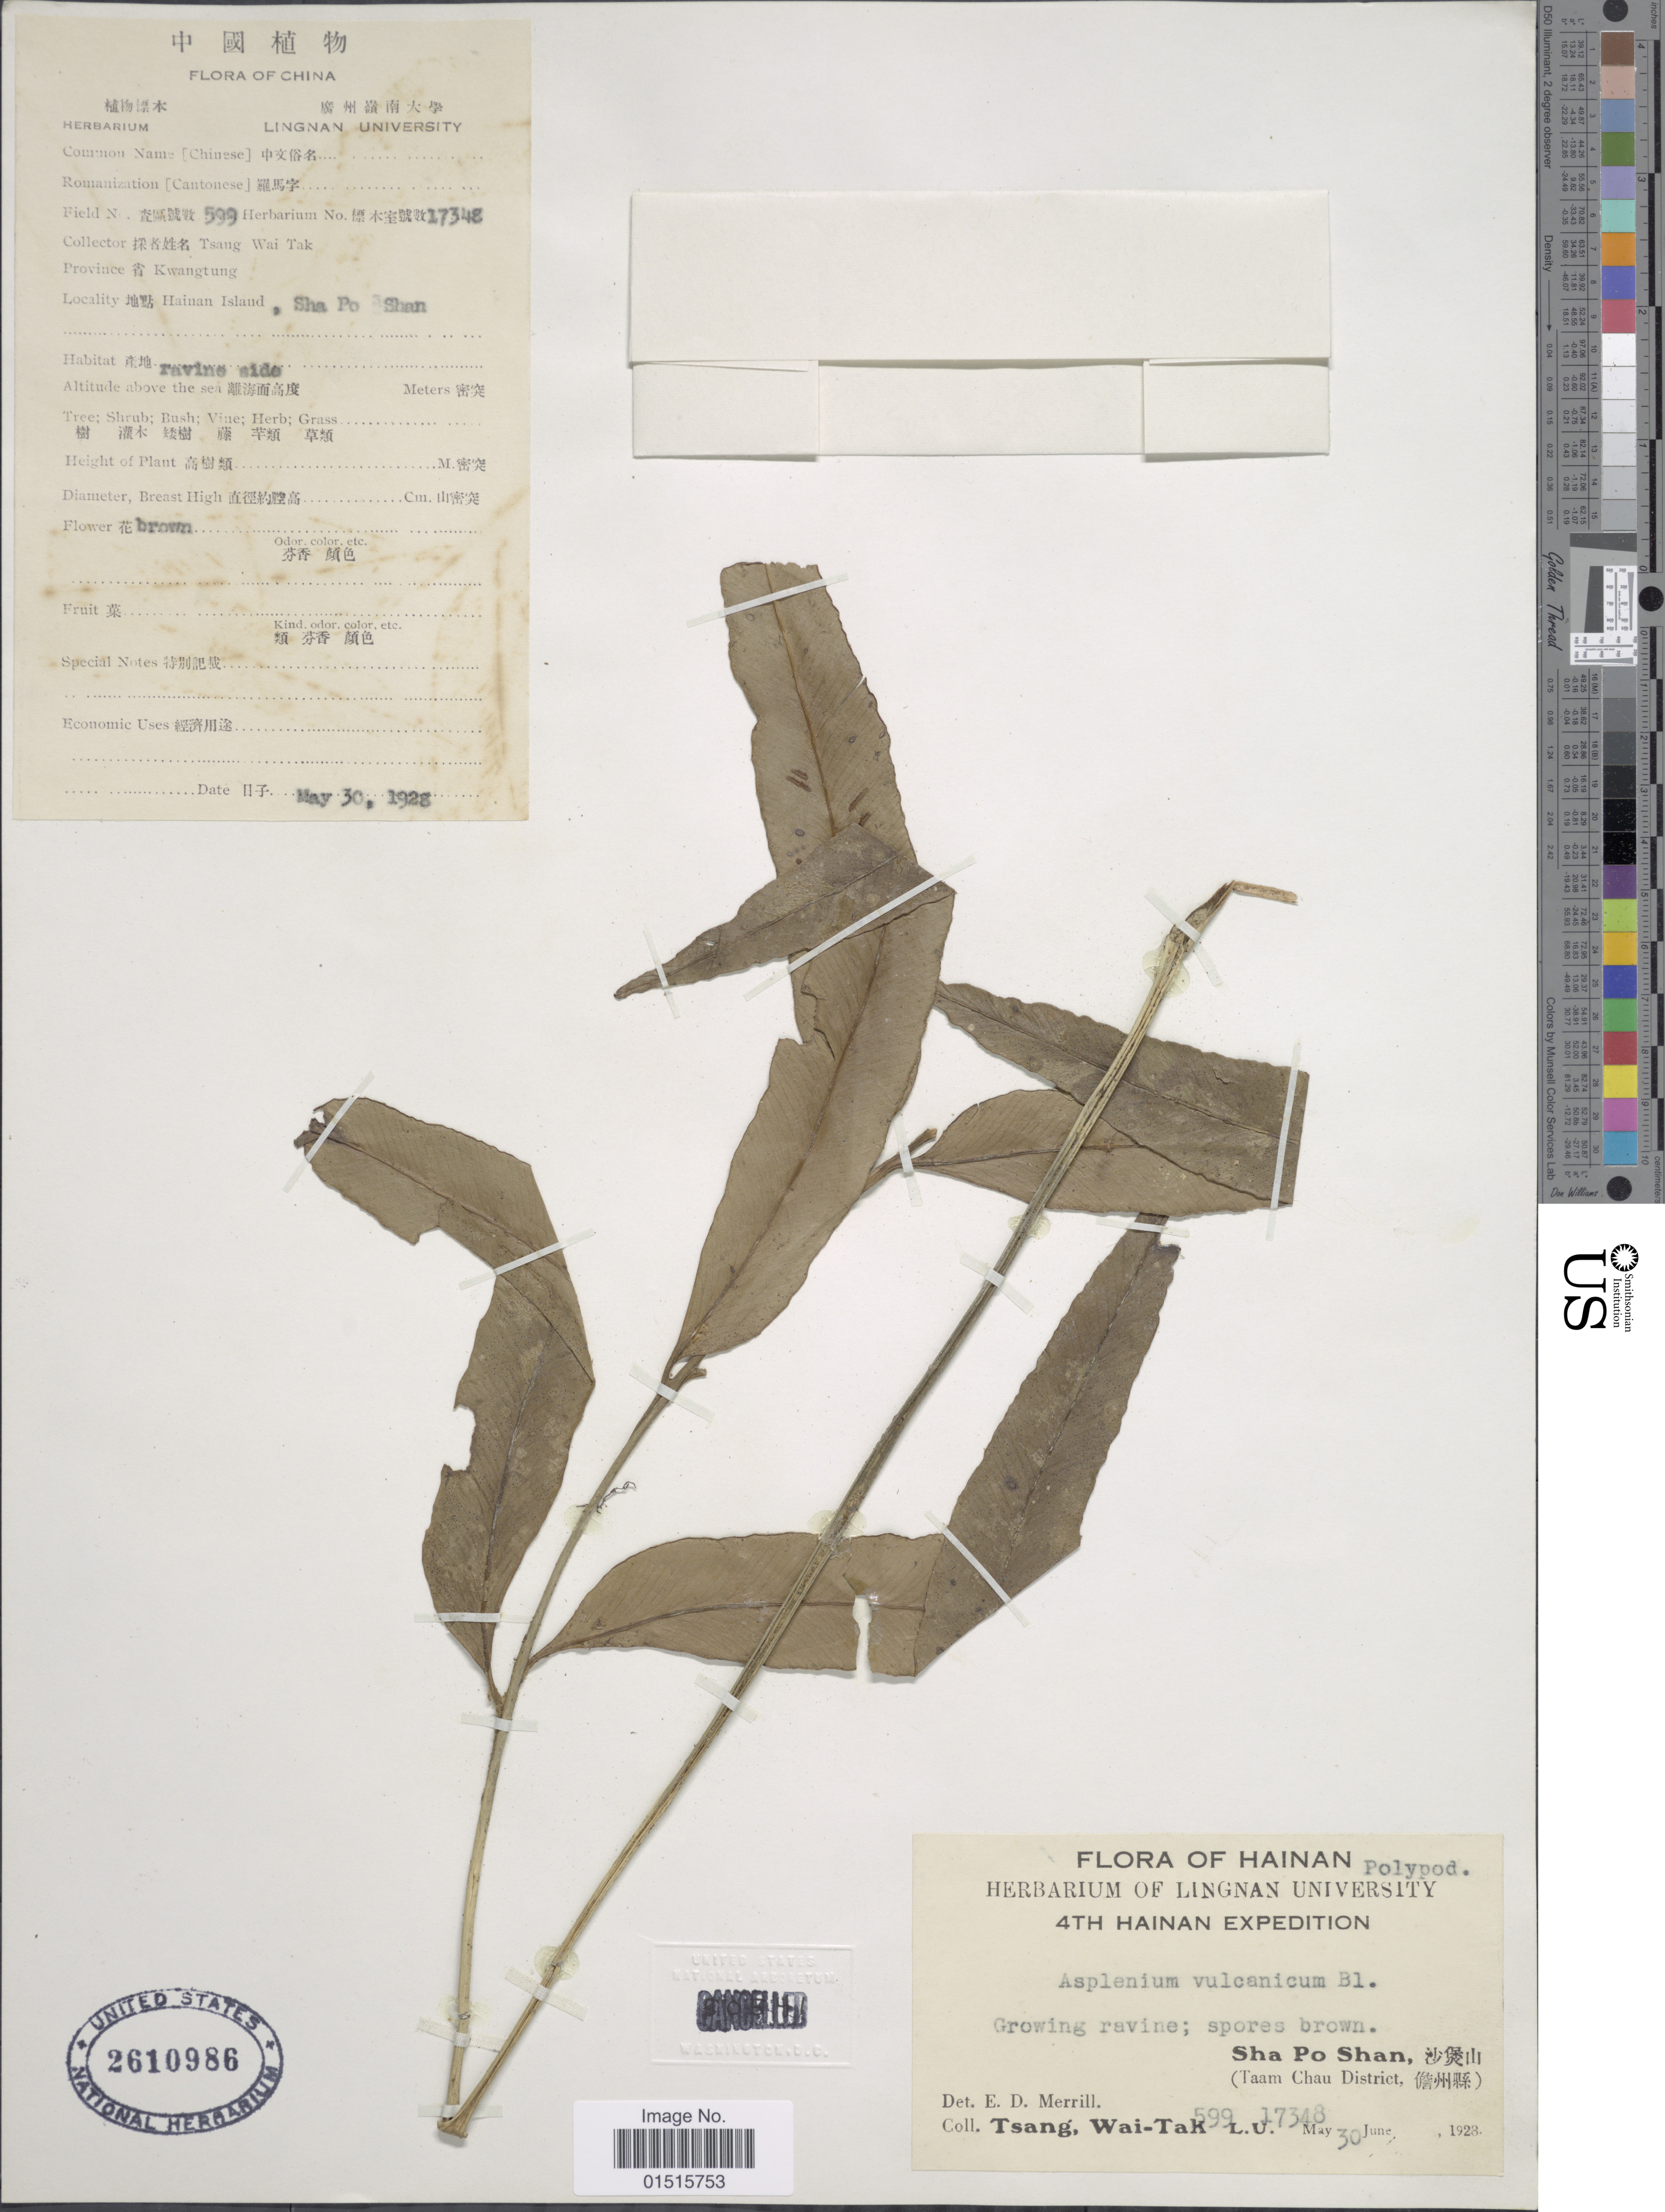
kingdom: Plantae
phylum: Tracheophyta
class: Polypodiopsida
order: Polypodiales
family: Aspleniaceae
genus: Asplenium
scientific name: Asplenium vulcanicum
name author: Blume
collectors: W. T. Tsang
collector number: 599/17348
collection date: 1928-05-30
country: China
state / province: Guangdong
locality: Hainan Island, Sha Po Shan. Kwangtung.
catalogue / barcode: US 2610986